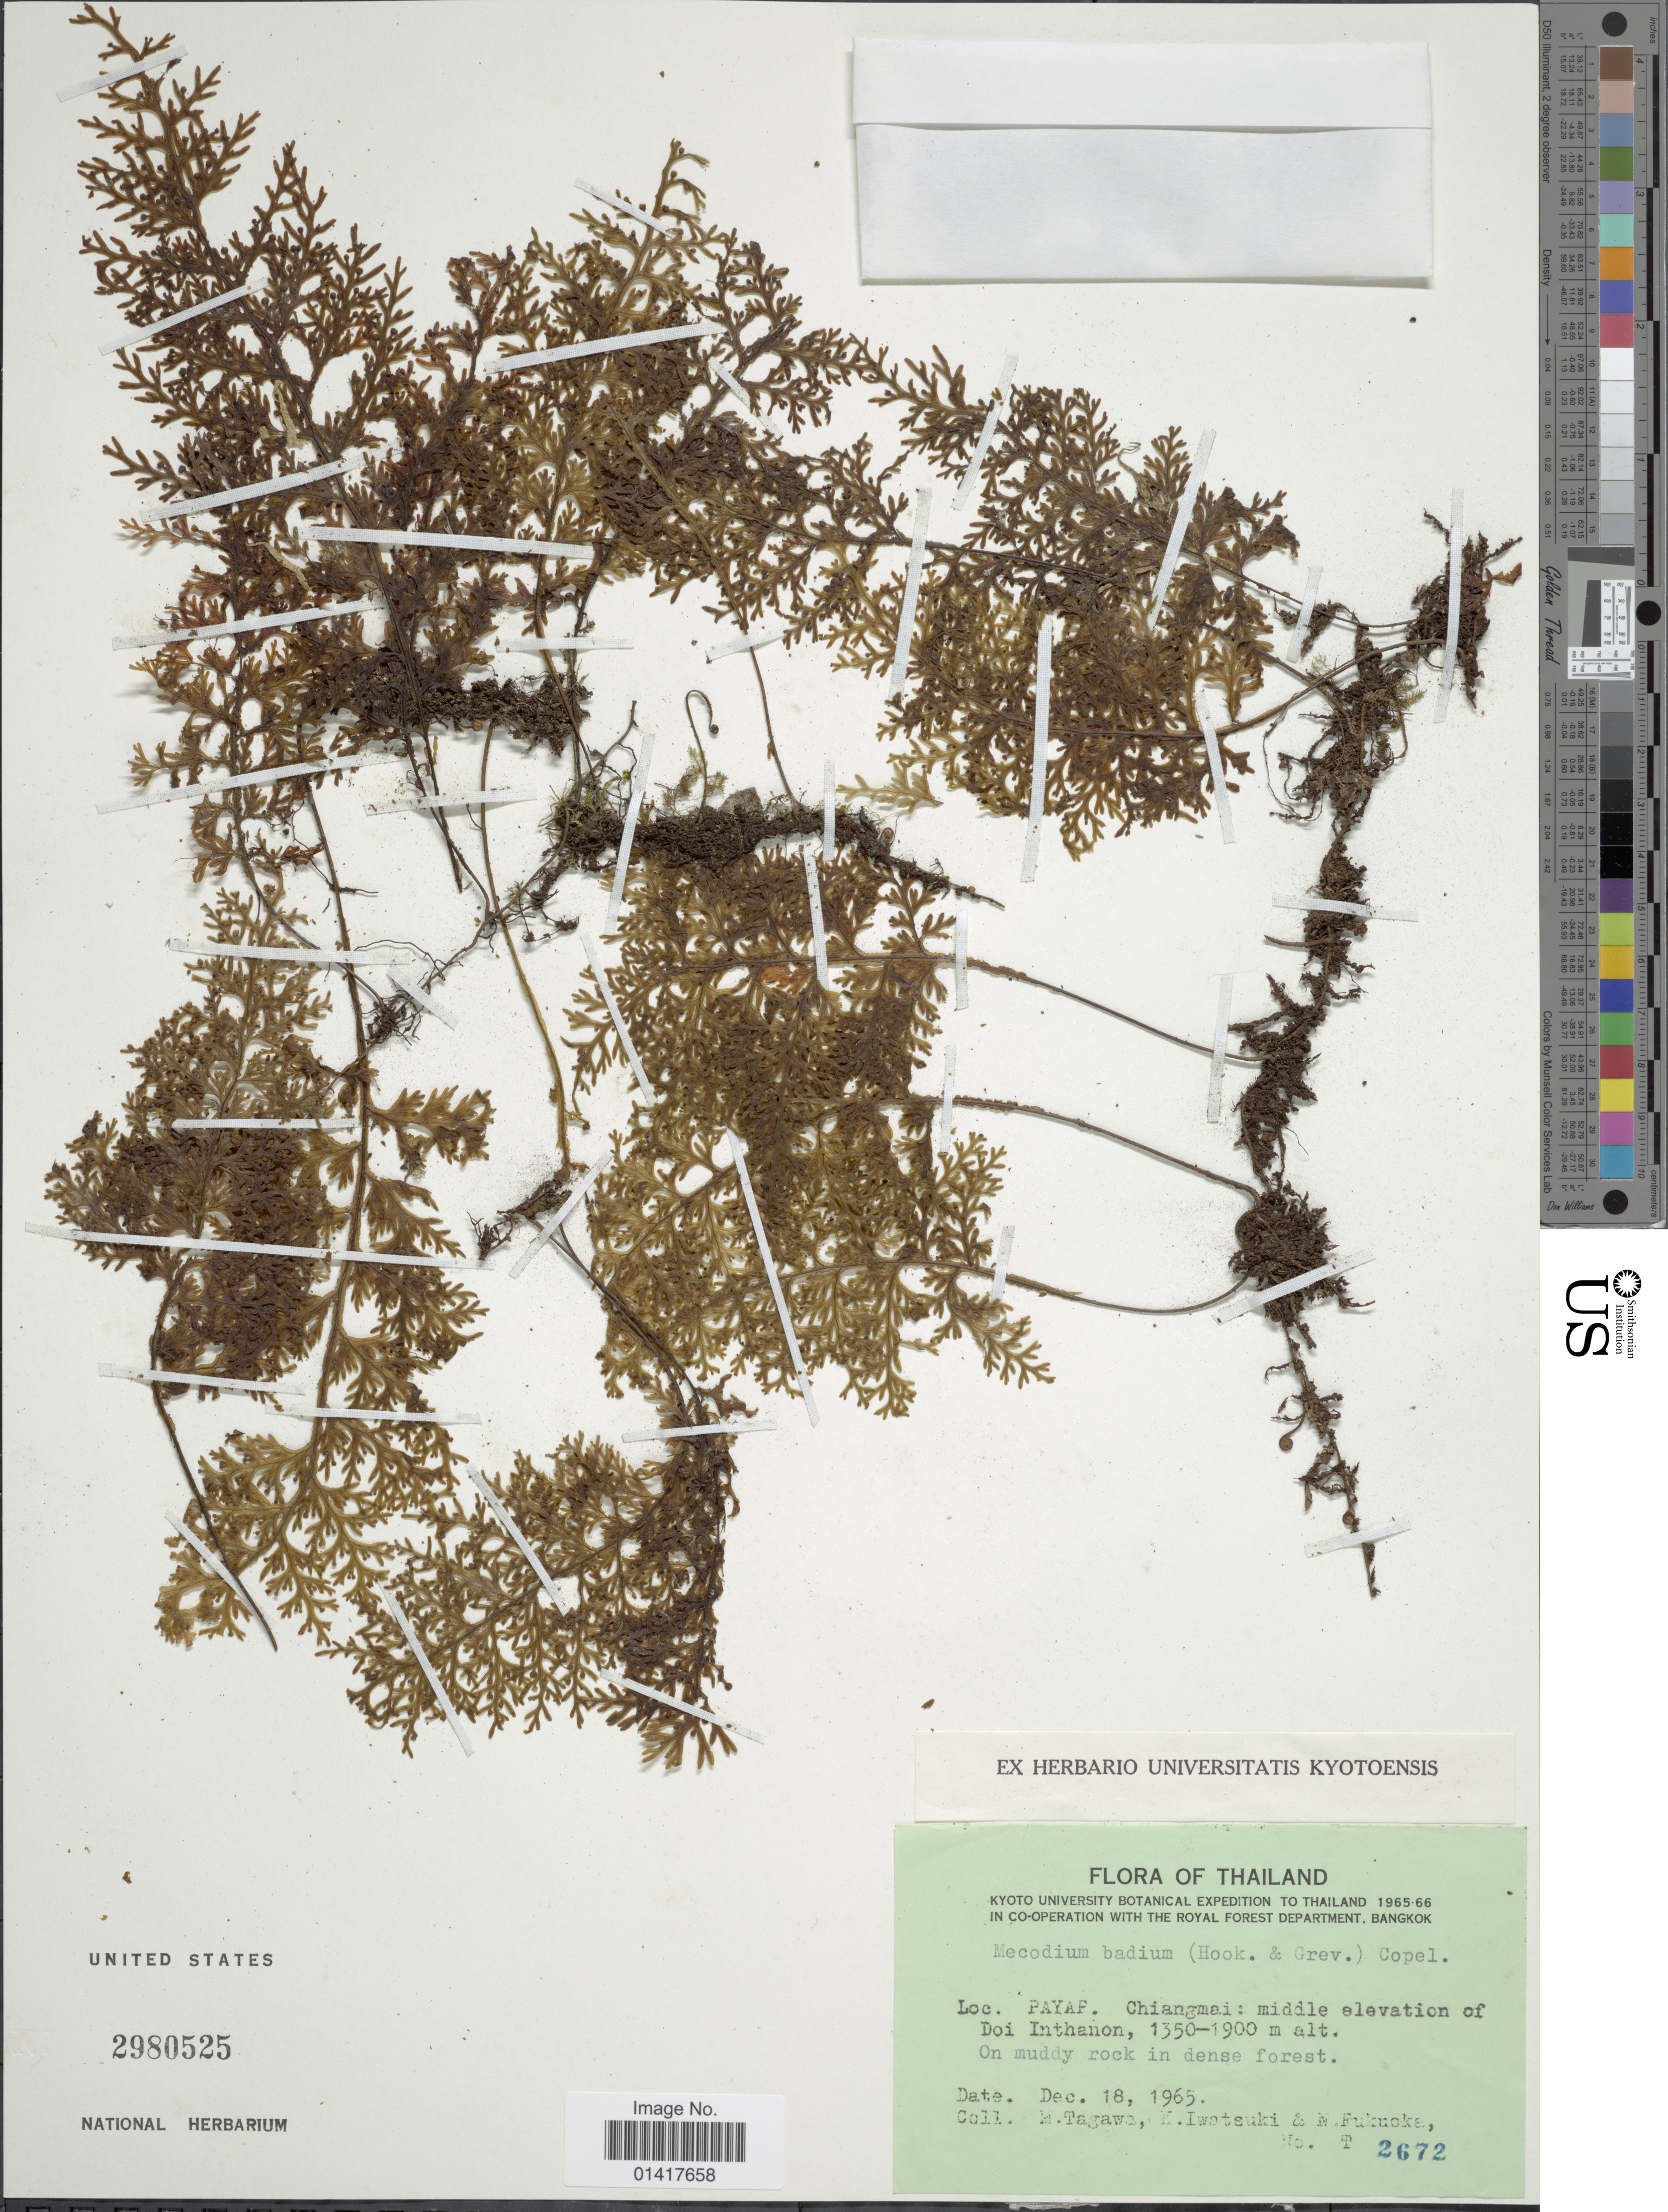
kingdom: Plantae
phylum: Tracheophyta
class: Polypodiopsida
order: Hymenophyllales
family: Hymenophyllaceae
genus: Hymenophyllum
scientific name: Hymenophyllum badium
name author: Hook. & Grev.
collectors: M. Tagawa, K. Iwatsuki & N. Fukuoka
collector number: T 2672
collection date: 1965-12-18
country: Thailand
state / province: Chiang Mai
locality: Payap. Chiangmai: middle elevation of Doi Inthanon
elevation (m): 1350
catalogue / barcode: US 2980525